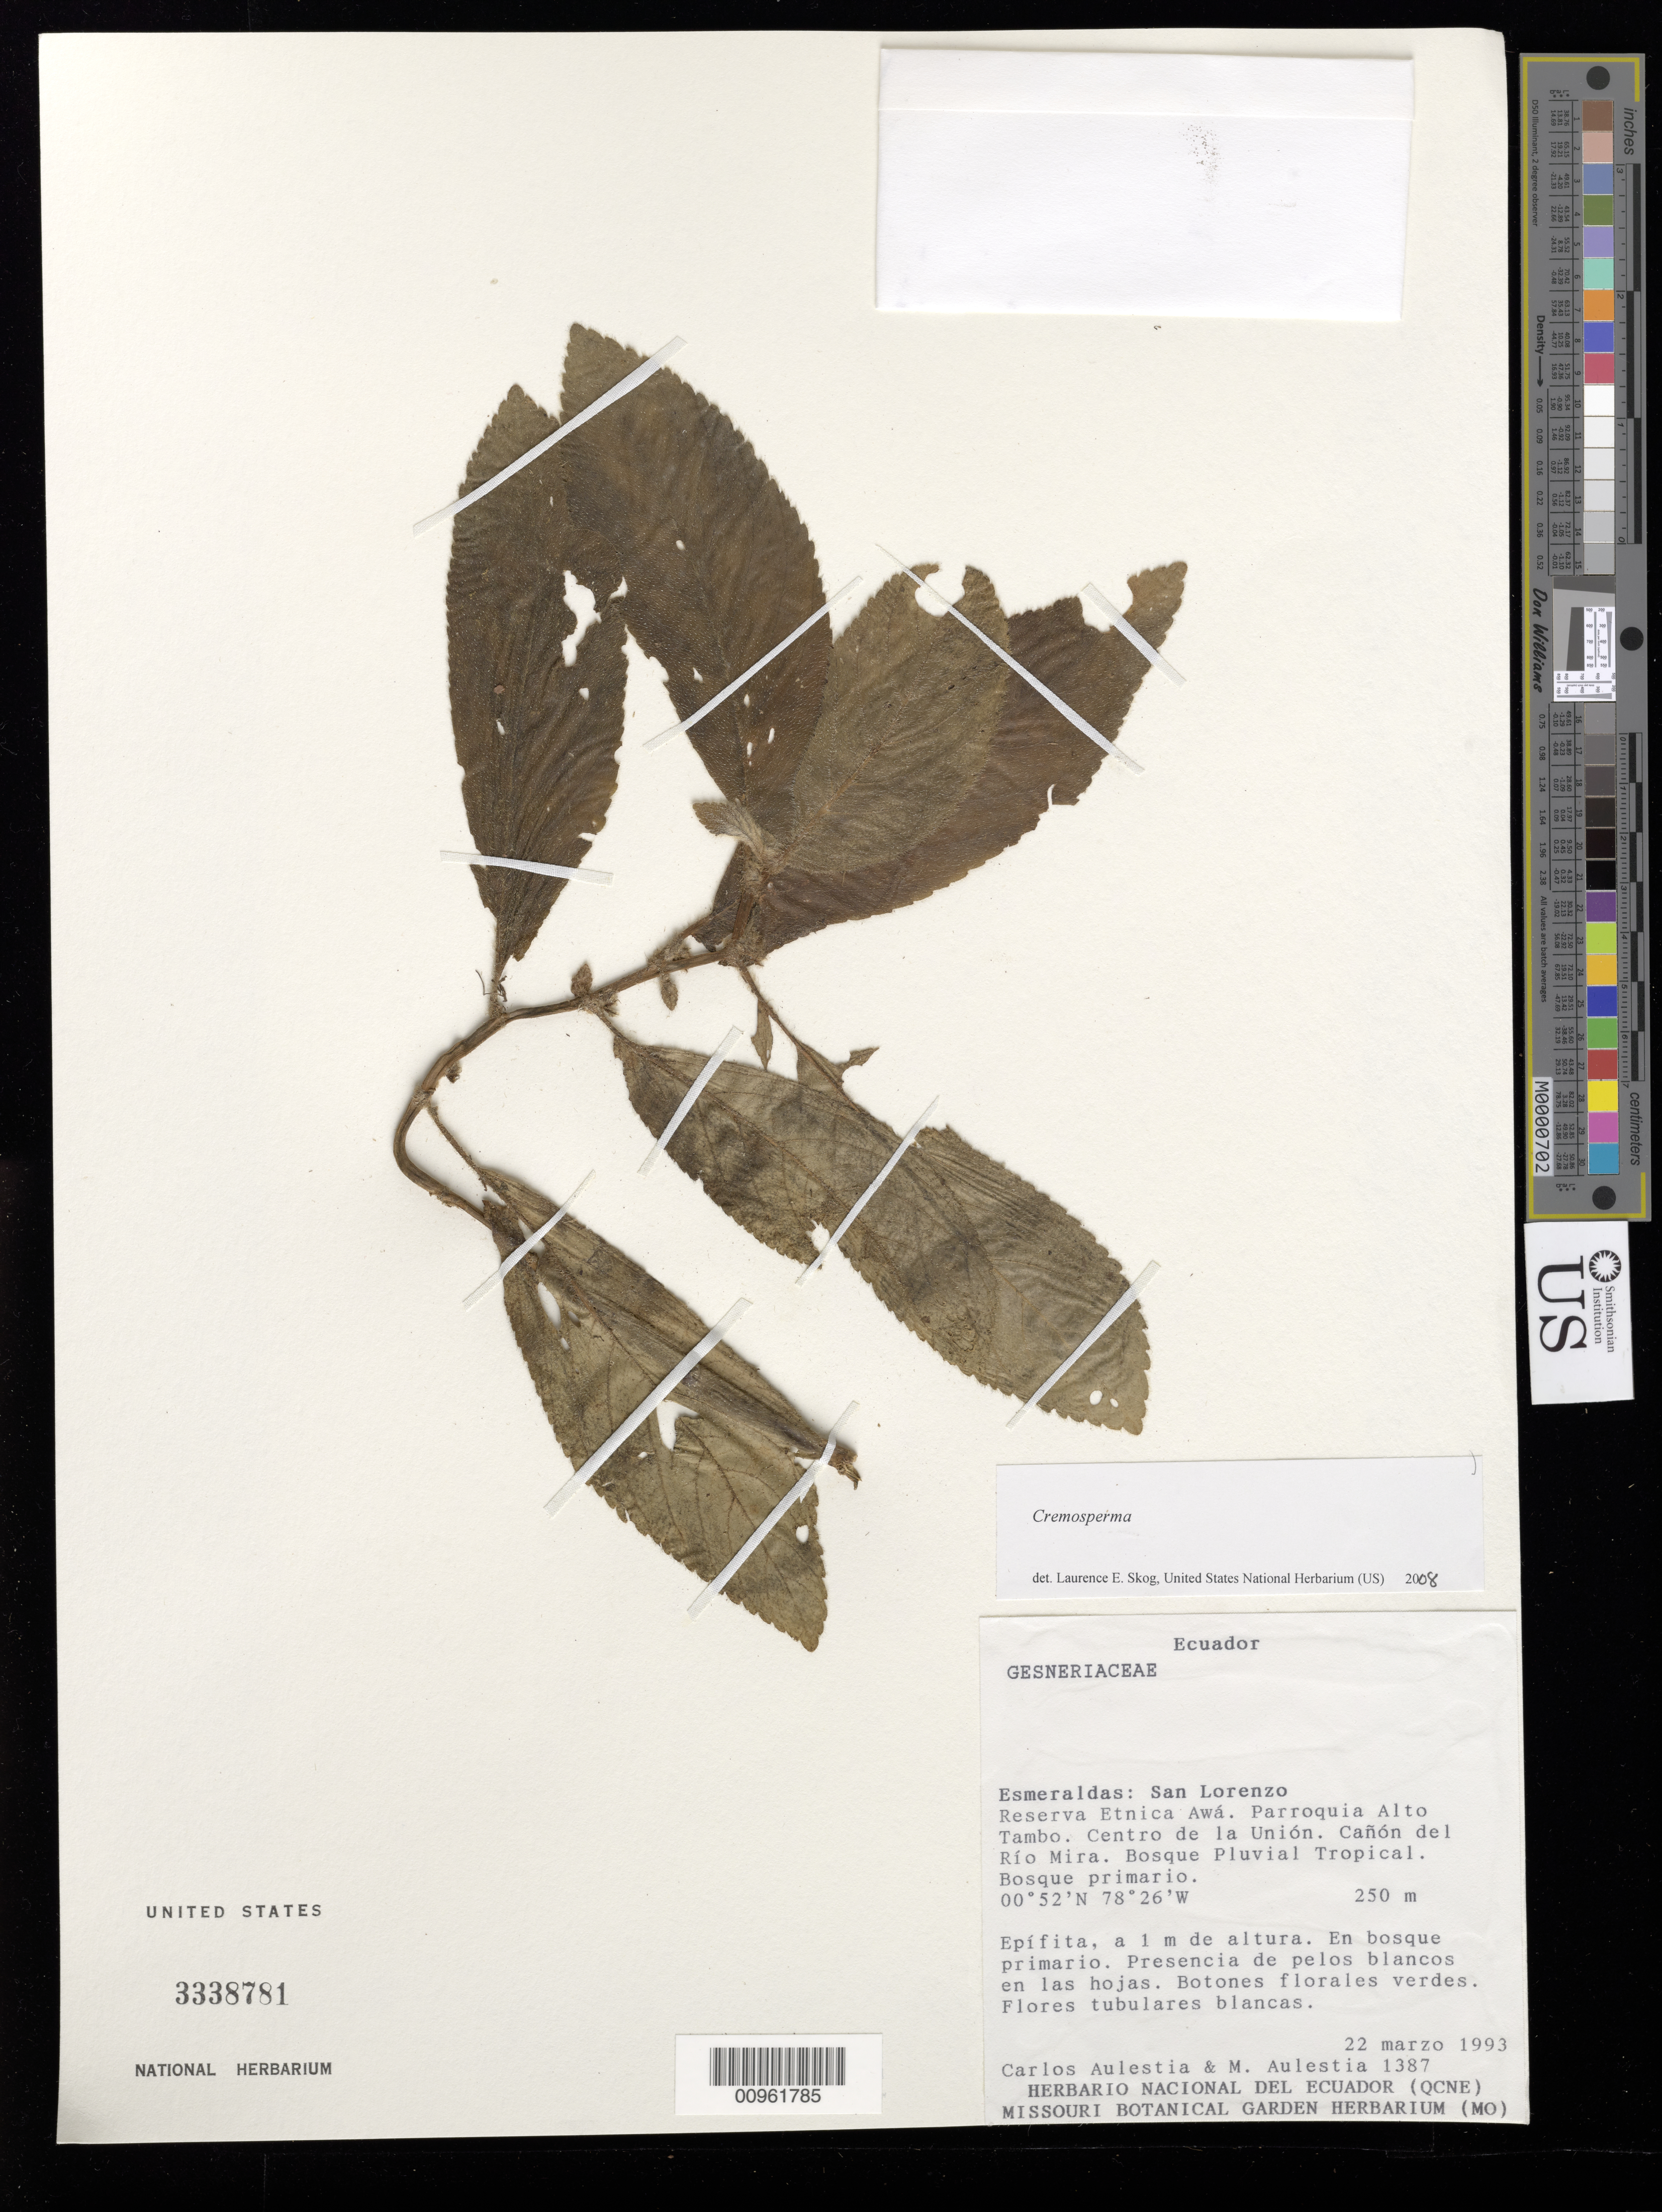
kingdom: Plantae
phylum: Tracheophyta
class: Magnoliopsida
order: Lamiales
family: Gesneriaceae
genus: Cremosperma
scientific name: Cremosperma sp.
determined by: Skog, Laurence E.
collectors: C. Aulestia & M. Aulestia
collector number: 1387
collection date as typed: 22 Mar 1993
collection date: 1993-03-22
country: Ecuador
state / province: Esmeraldas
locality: San Lorenzo: Reserva Etnica Awá, Parroquia Alto Tambo, Centro de la Unión, cañón del Río Mira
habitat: Bosque pluvial tropical, en bosque primario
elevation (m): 250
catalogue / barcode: US 3338781